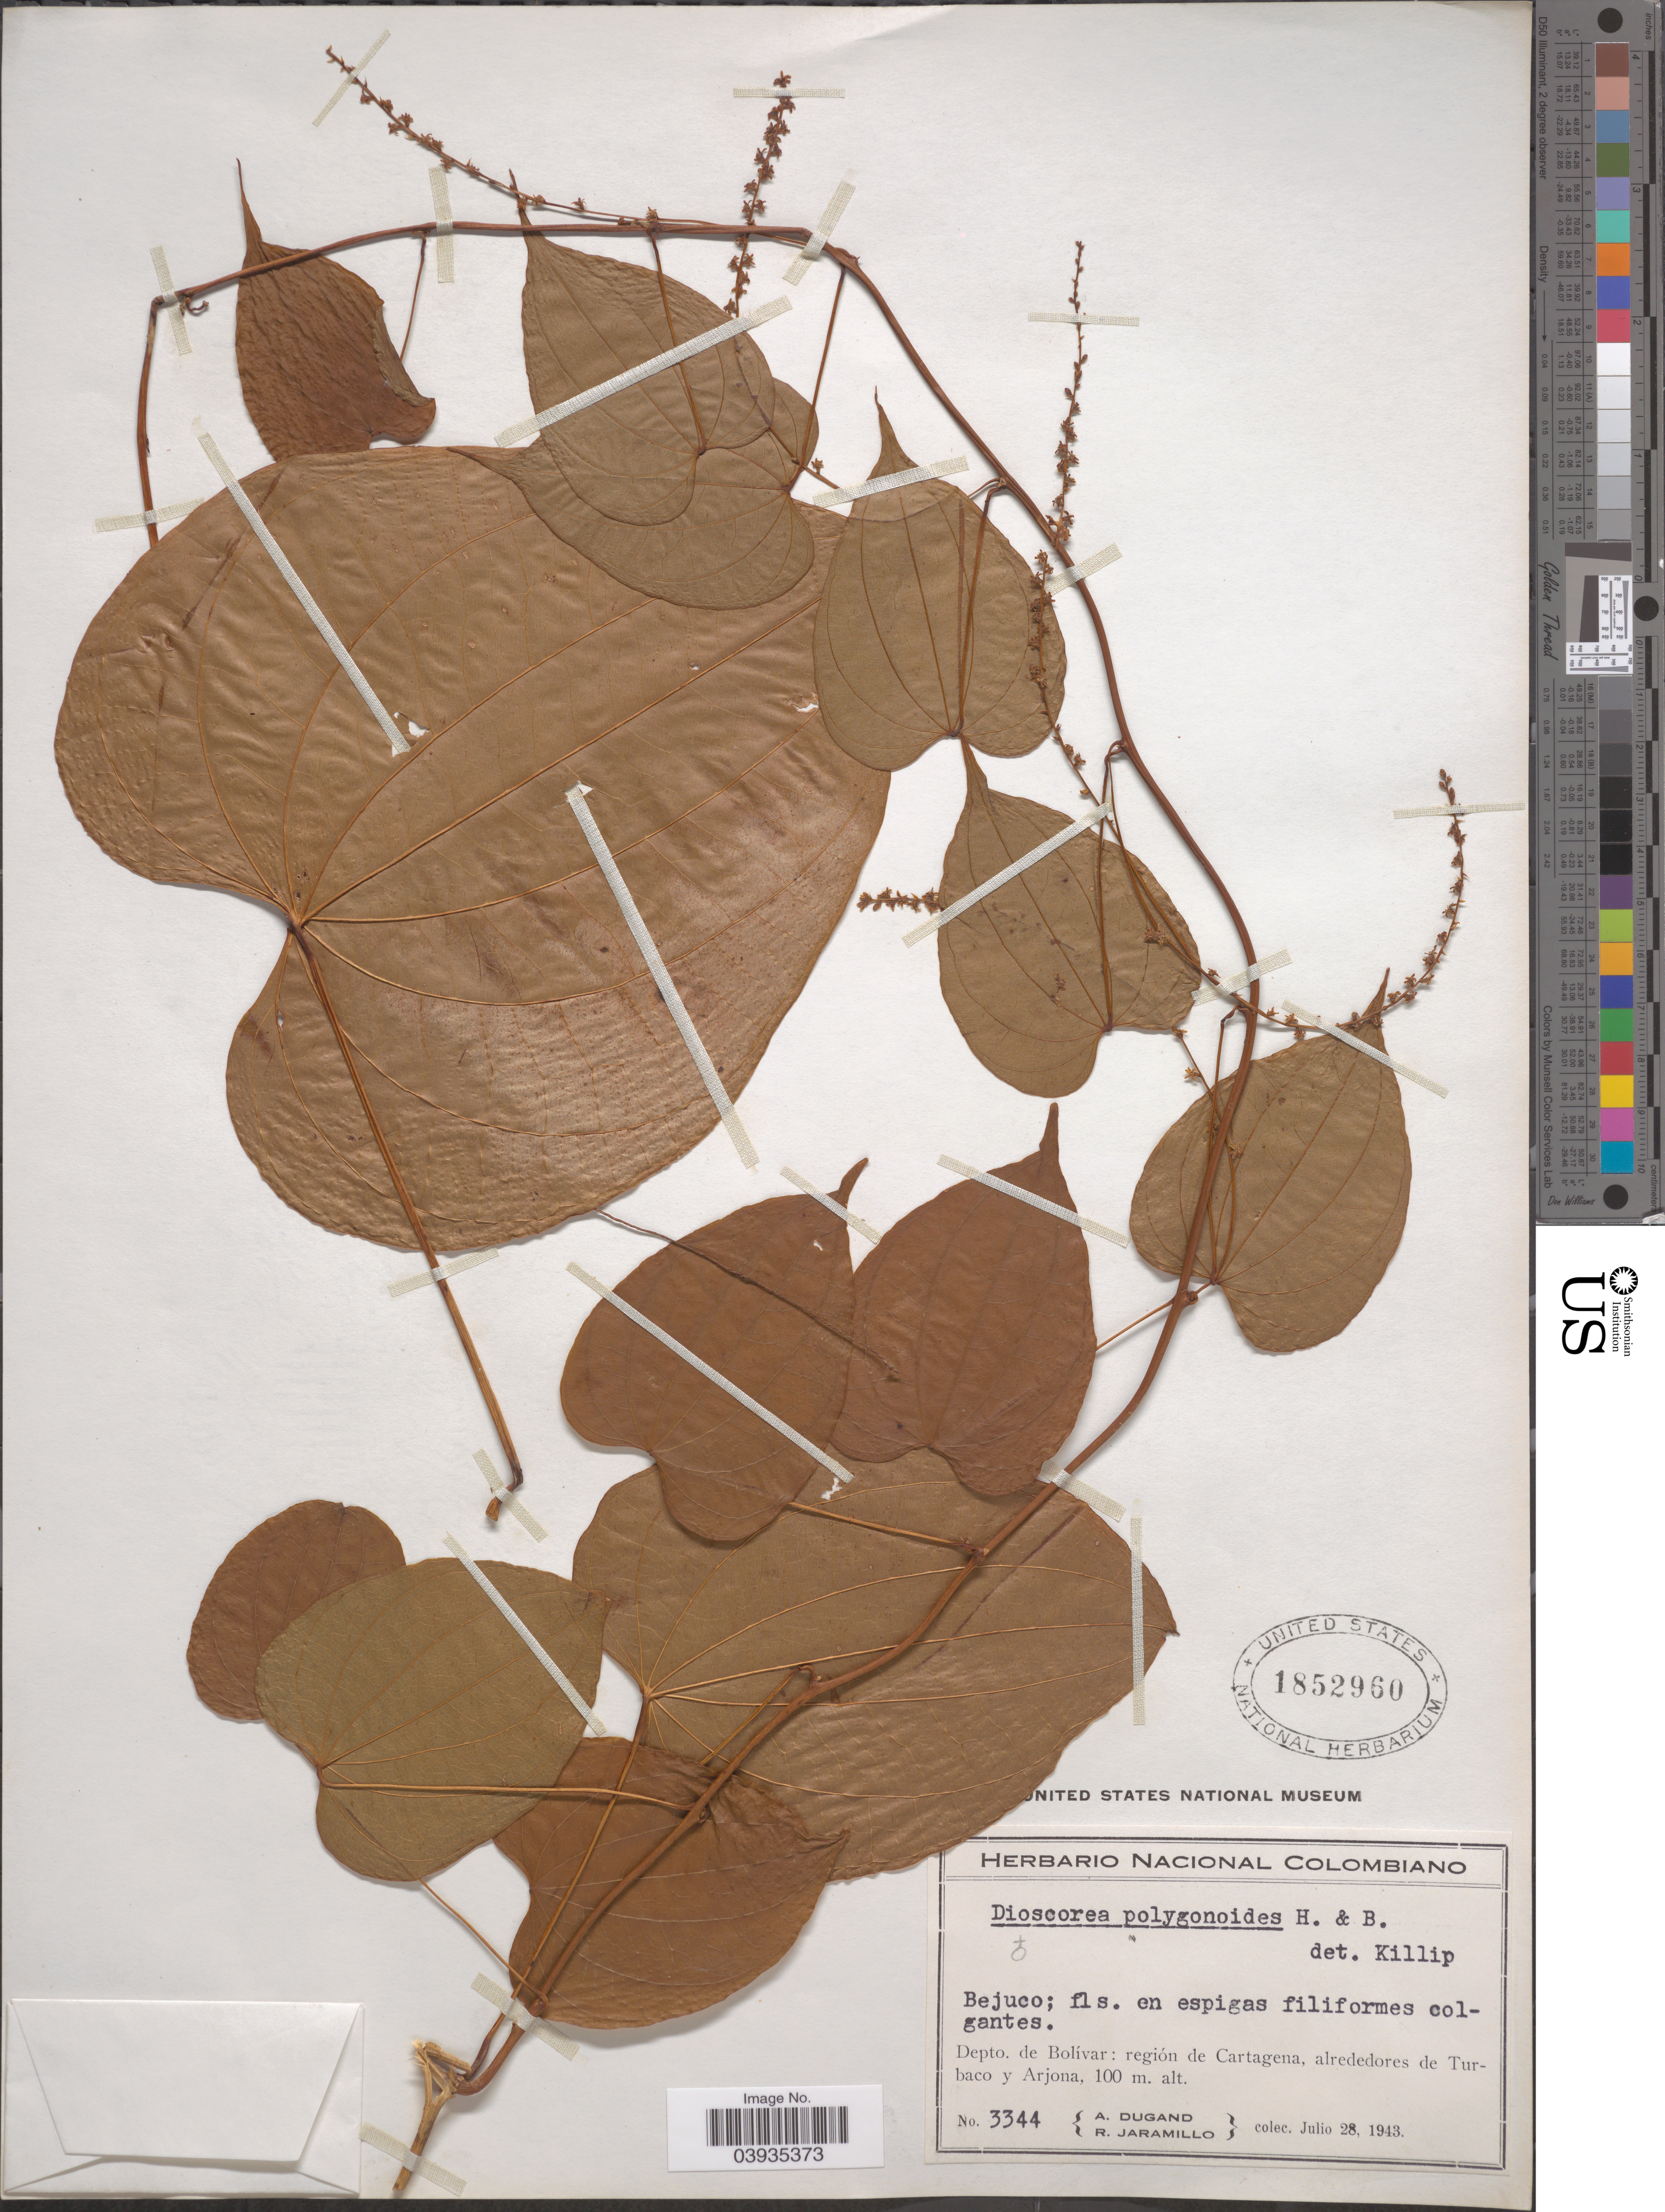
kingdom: Plantae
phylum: Tracheophyta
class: Liliopsida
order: Dioscoreales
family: Dioscoreaceae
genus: Dioscorea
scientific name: Dioscorea polygonoides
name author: Humb. & Bonpl. ex Willd.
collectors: A. Dugand & R. Jaramillo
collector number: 3344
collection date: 1943-07-28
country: Colombia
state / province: Bolívar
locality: Depto. de Bolívar: región de Cartagena, alrededores de Turbaco y Arjona.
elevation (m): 100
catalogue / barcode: US 1852960